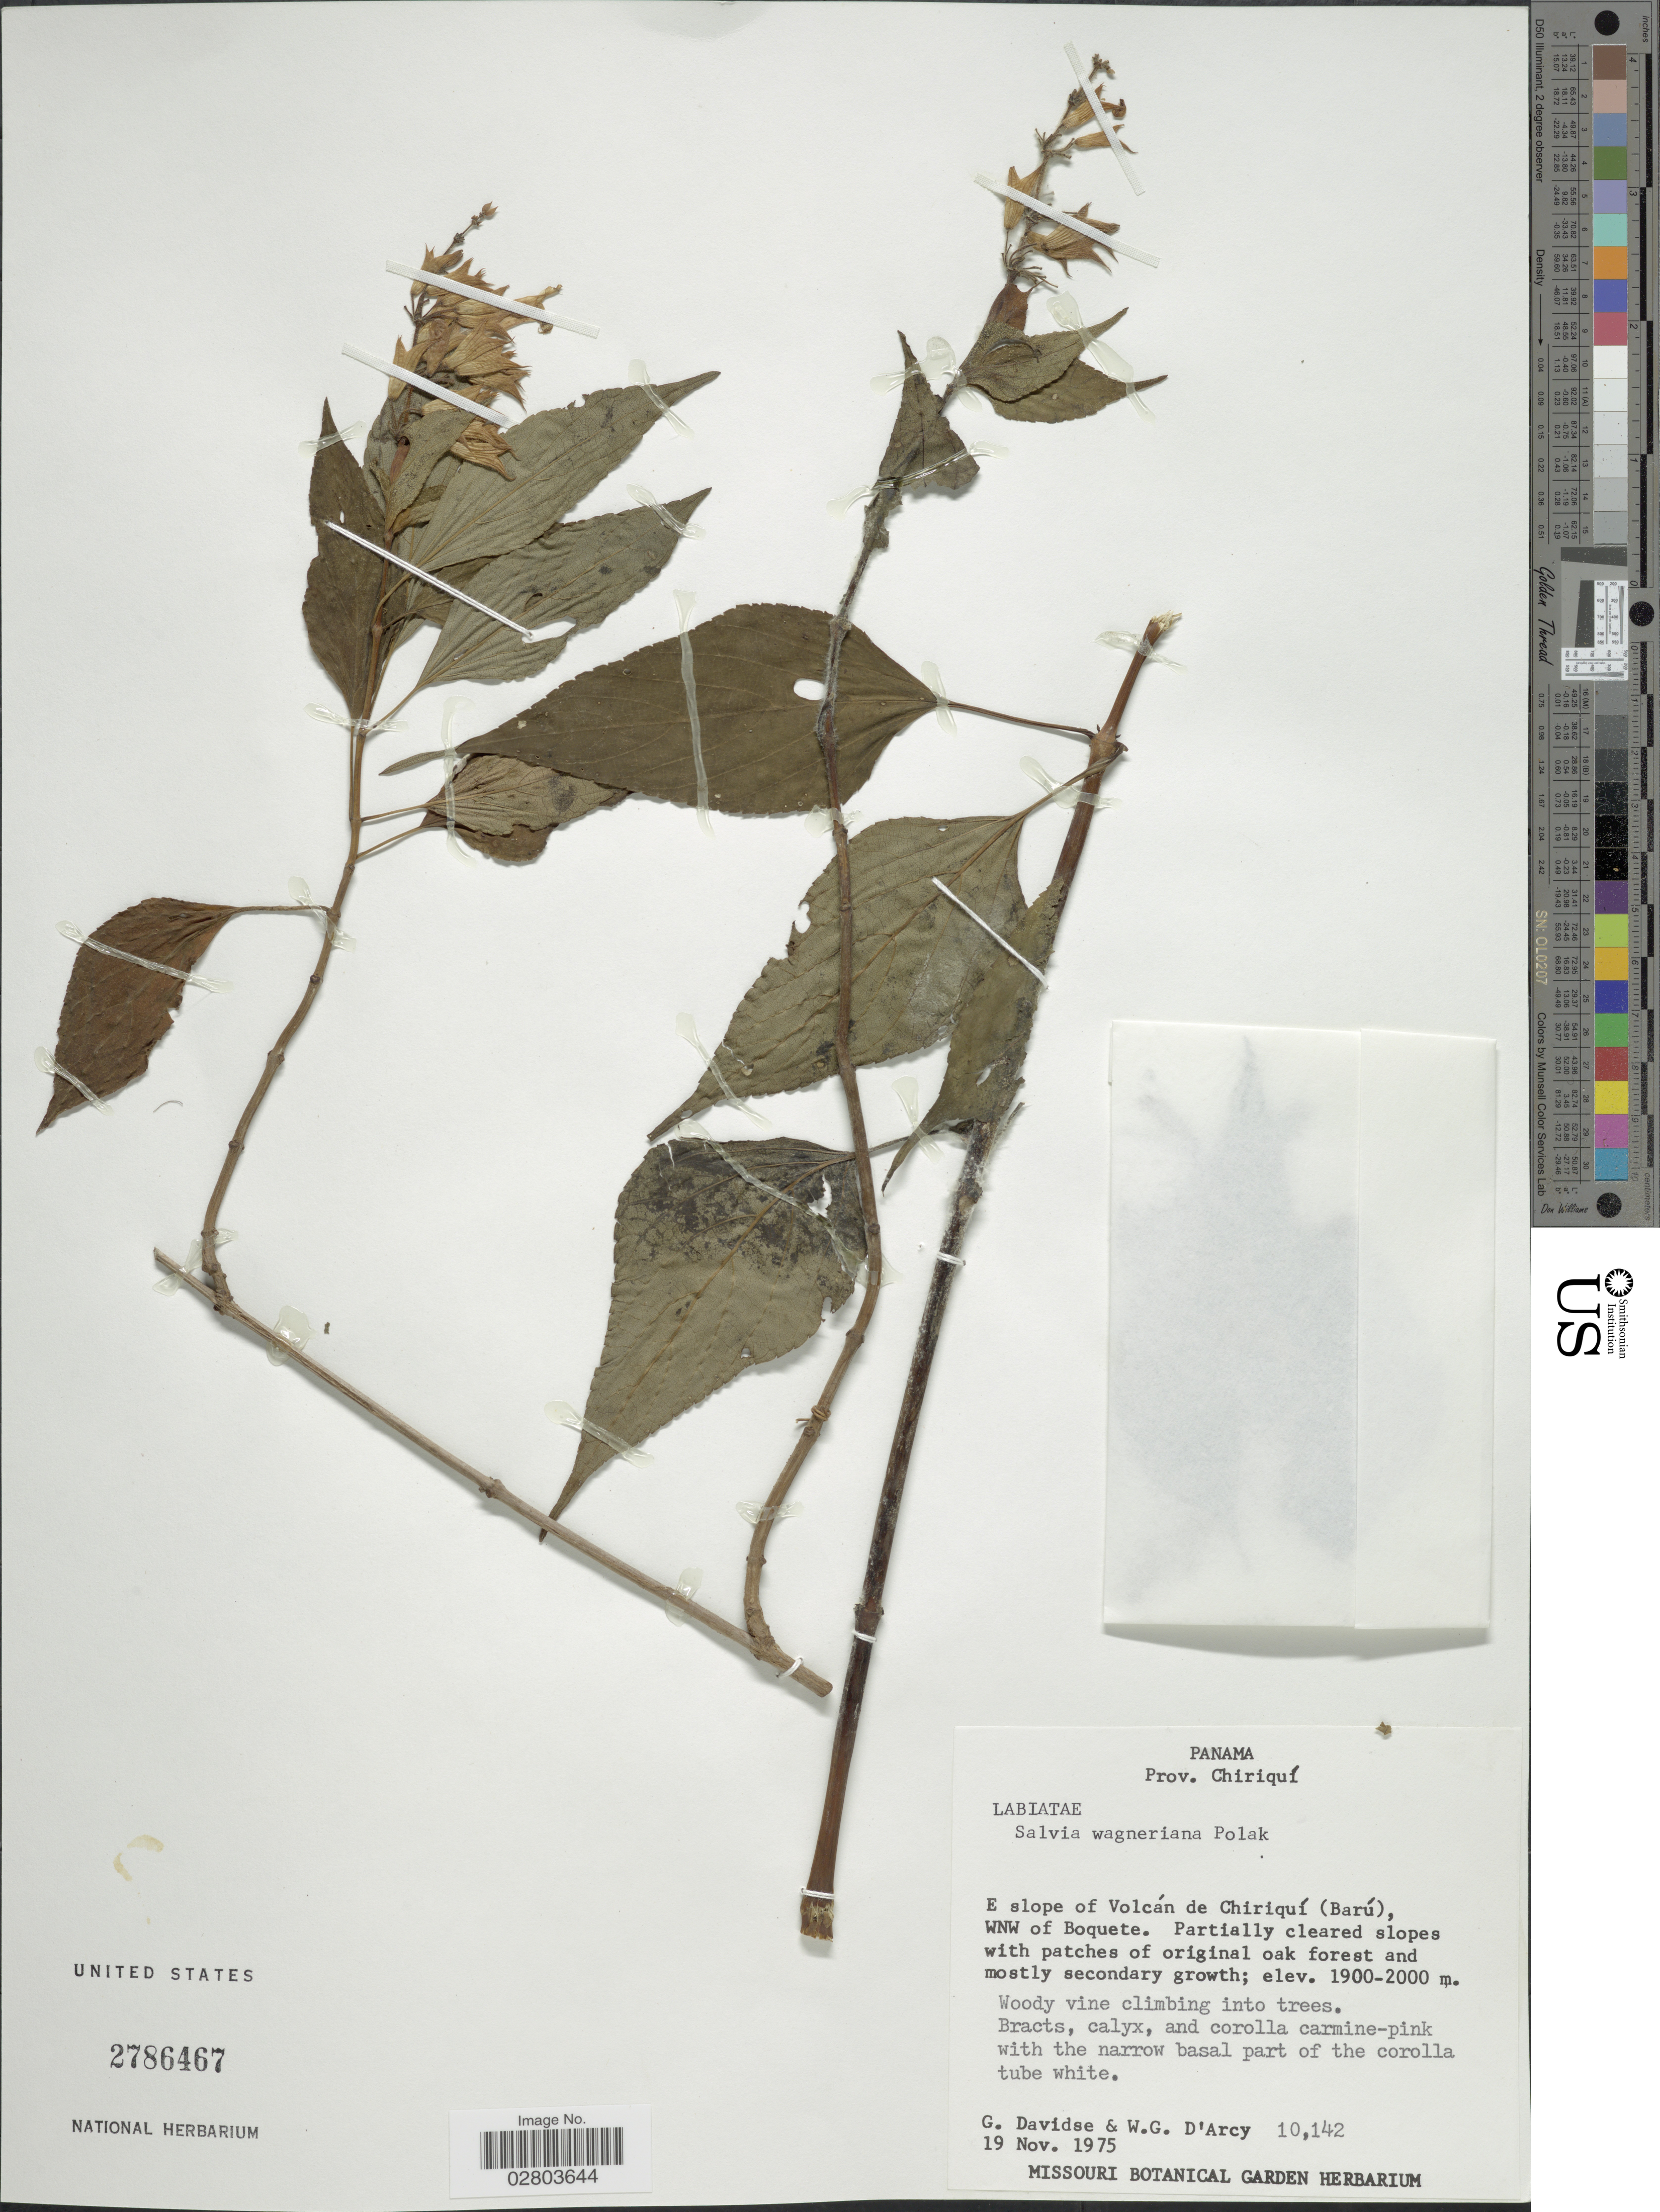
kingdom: Plantae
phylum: Tracheophyta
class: Magnoliopsida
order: Lamiales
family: Lamiaceae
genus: Salvia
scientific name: Salvia wagneriana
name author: Pol.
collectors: G. Davidse & W. G. D'Arcy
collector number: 10142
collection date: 1975-11-19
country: Panama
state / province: Chiriqui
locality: E slope of Volcán de Chiriquó (Barú), WNW of Boquete. Partially cleared slopes with patches of original oak forest.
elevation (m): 1900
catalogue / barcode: US 2786467